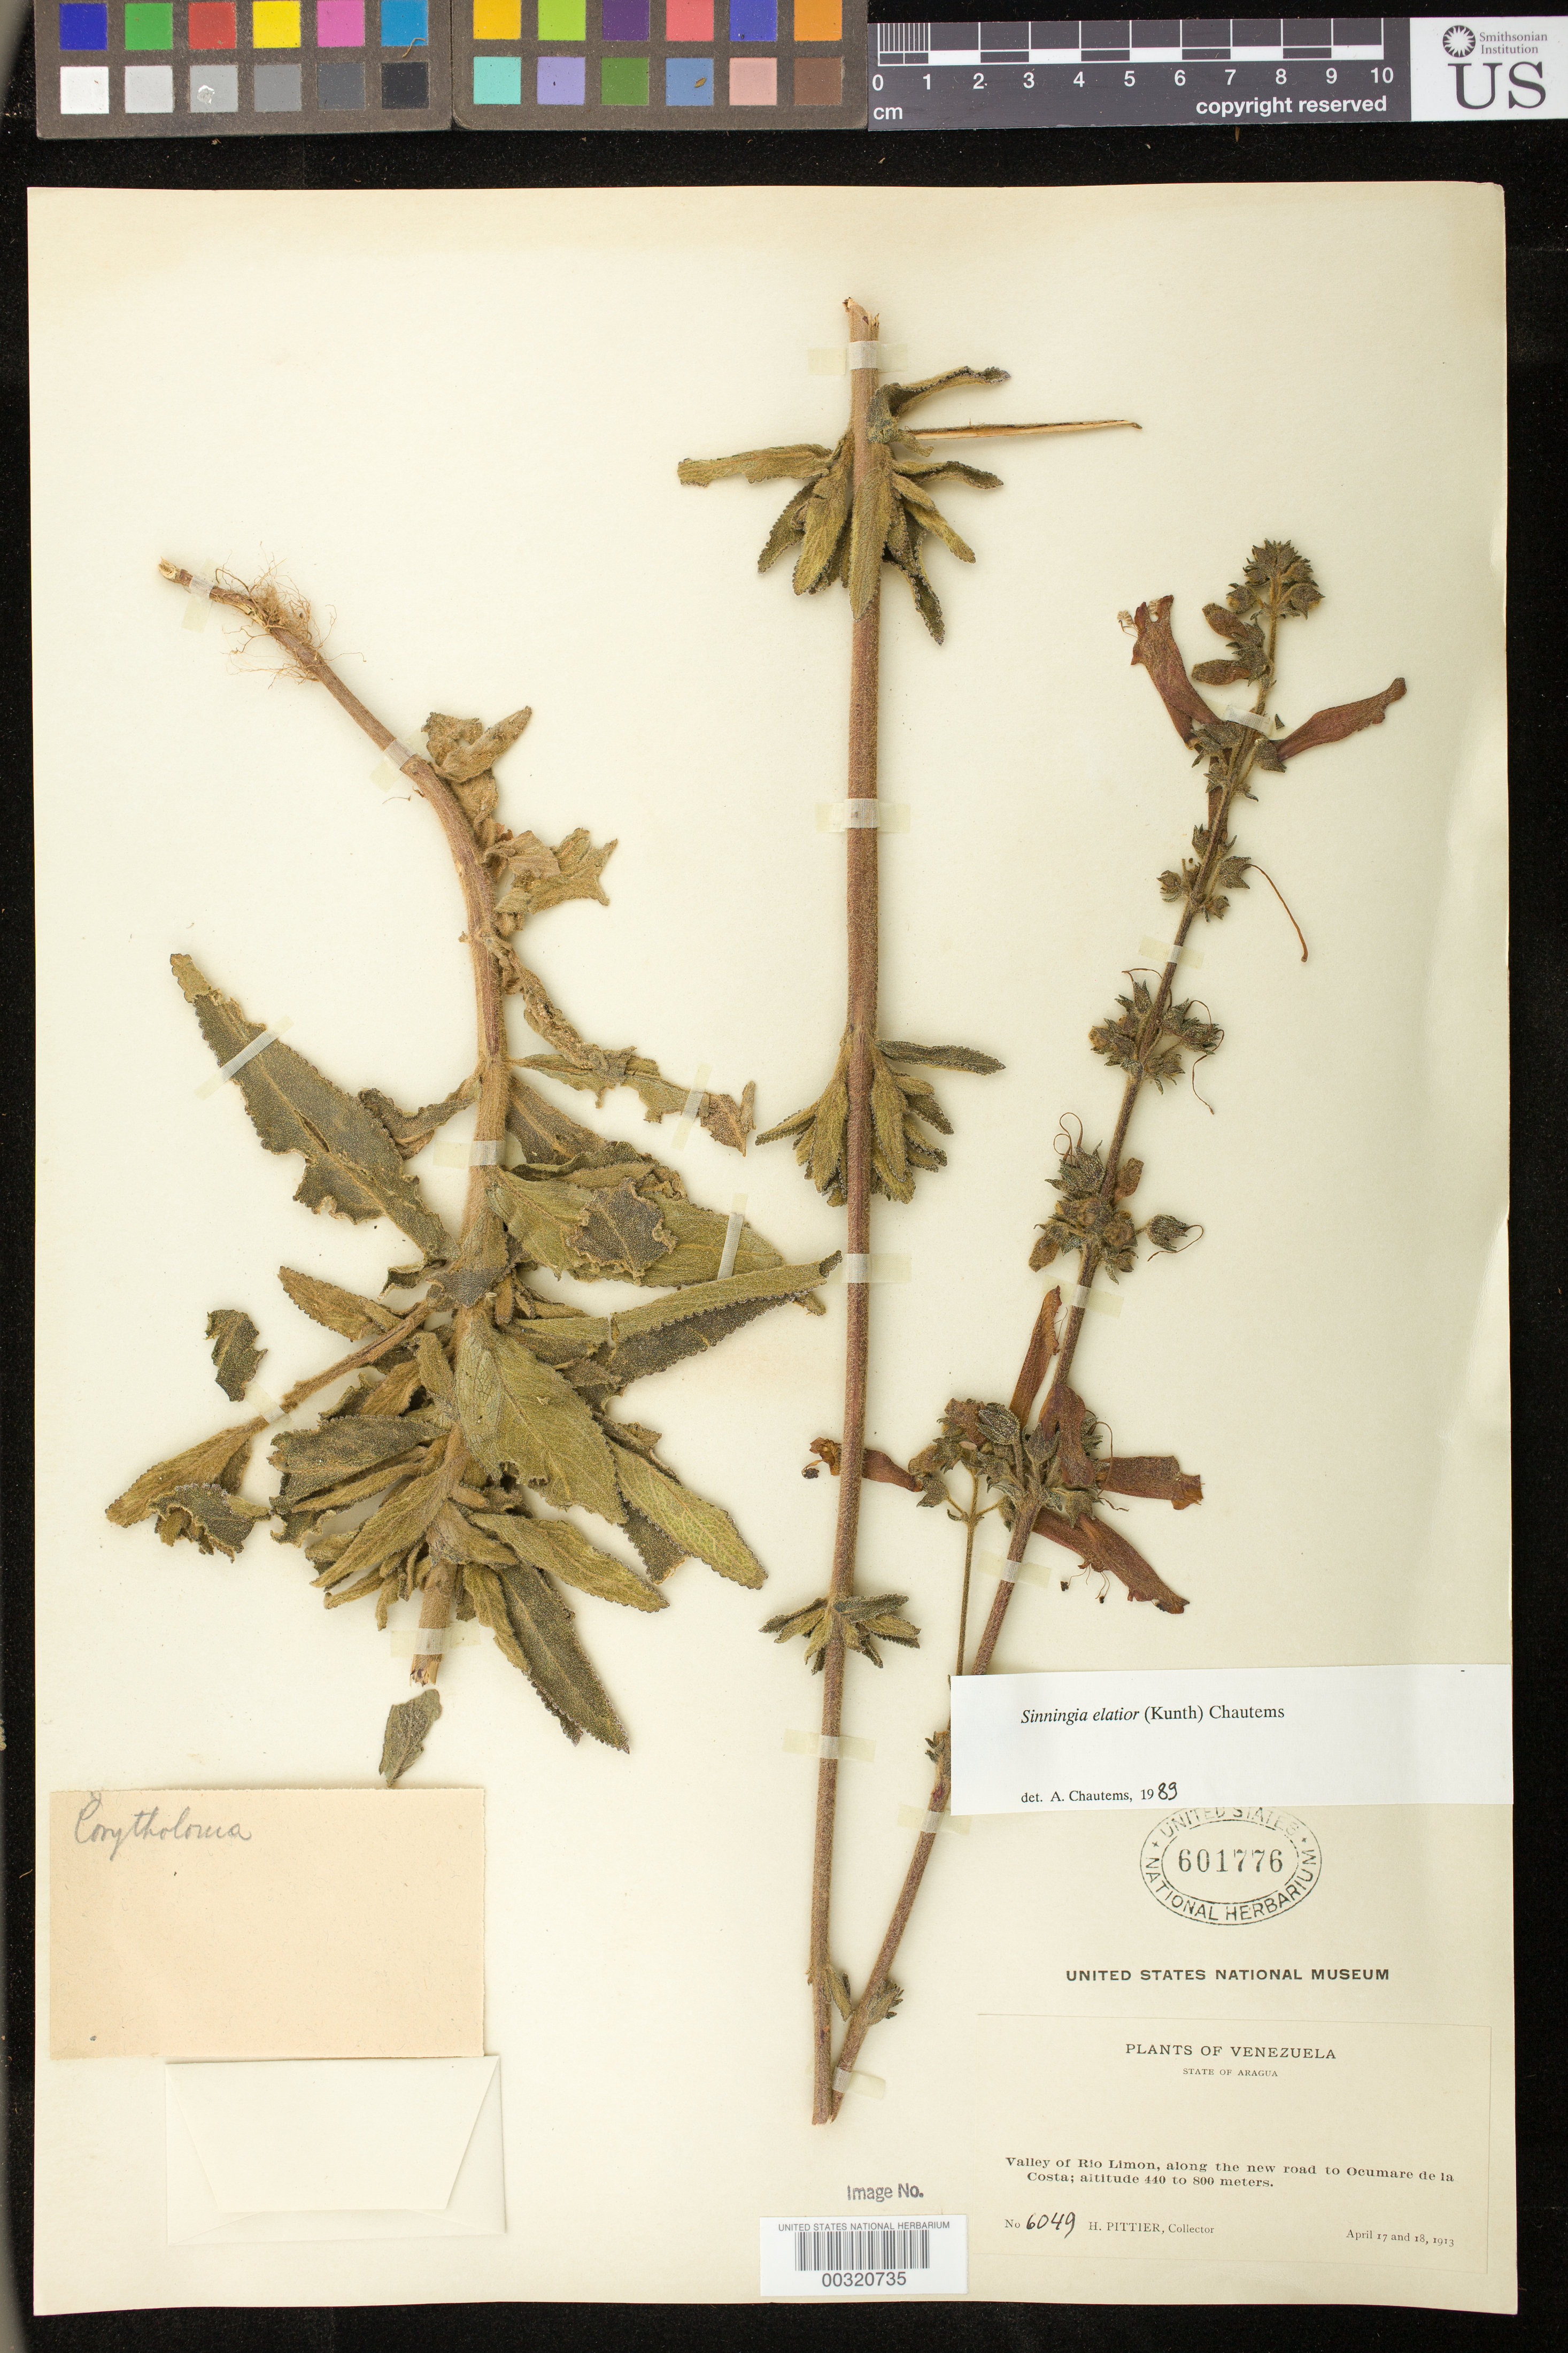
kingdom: Plantae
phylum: Tracheophyta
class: Magnoliopsida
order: Lamiales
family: Gesneriaceae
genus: Sinningia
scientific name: Sinningia elatior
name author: (Kunth) Chautems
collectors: H. F. Pittier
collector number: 6049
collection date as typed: Apr 1913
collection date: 1913-04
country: Venezuela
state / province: Aragua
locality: Valley of Rio Limon, along the new road to Ocumare de la Costa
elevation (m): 440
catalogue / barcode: US 601776